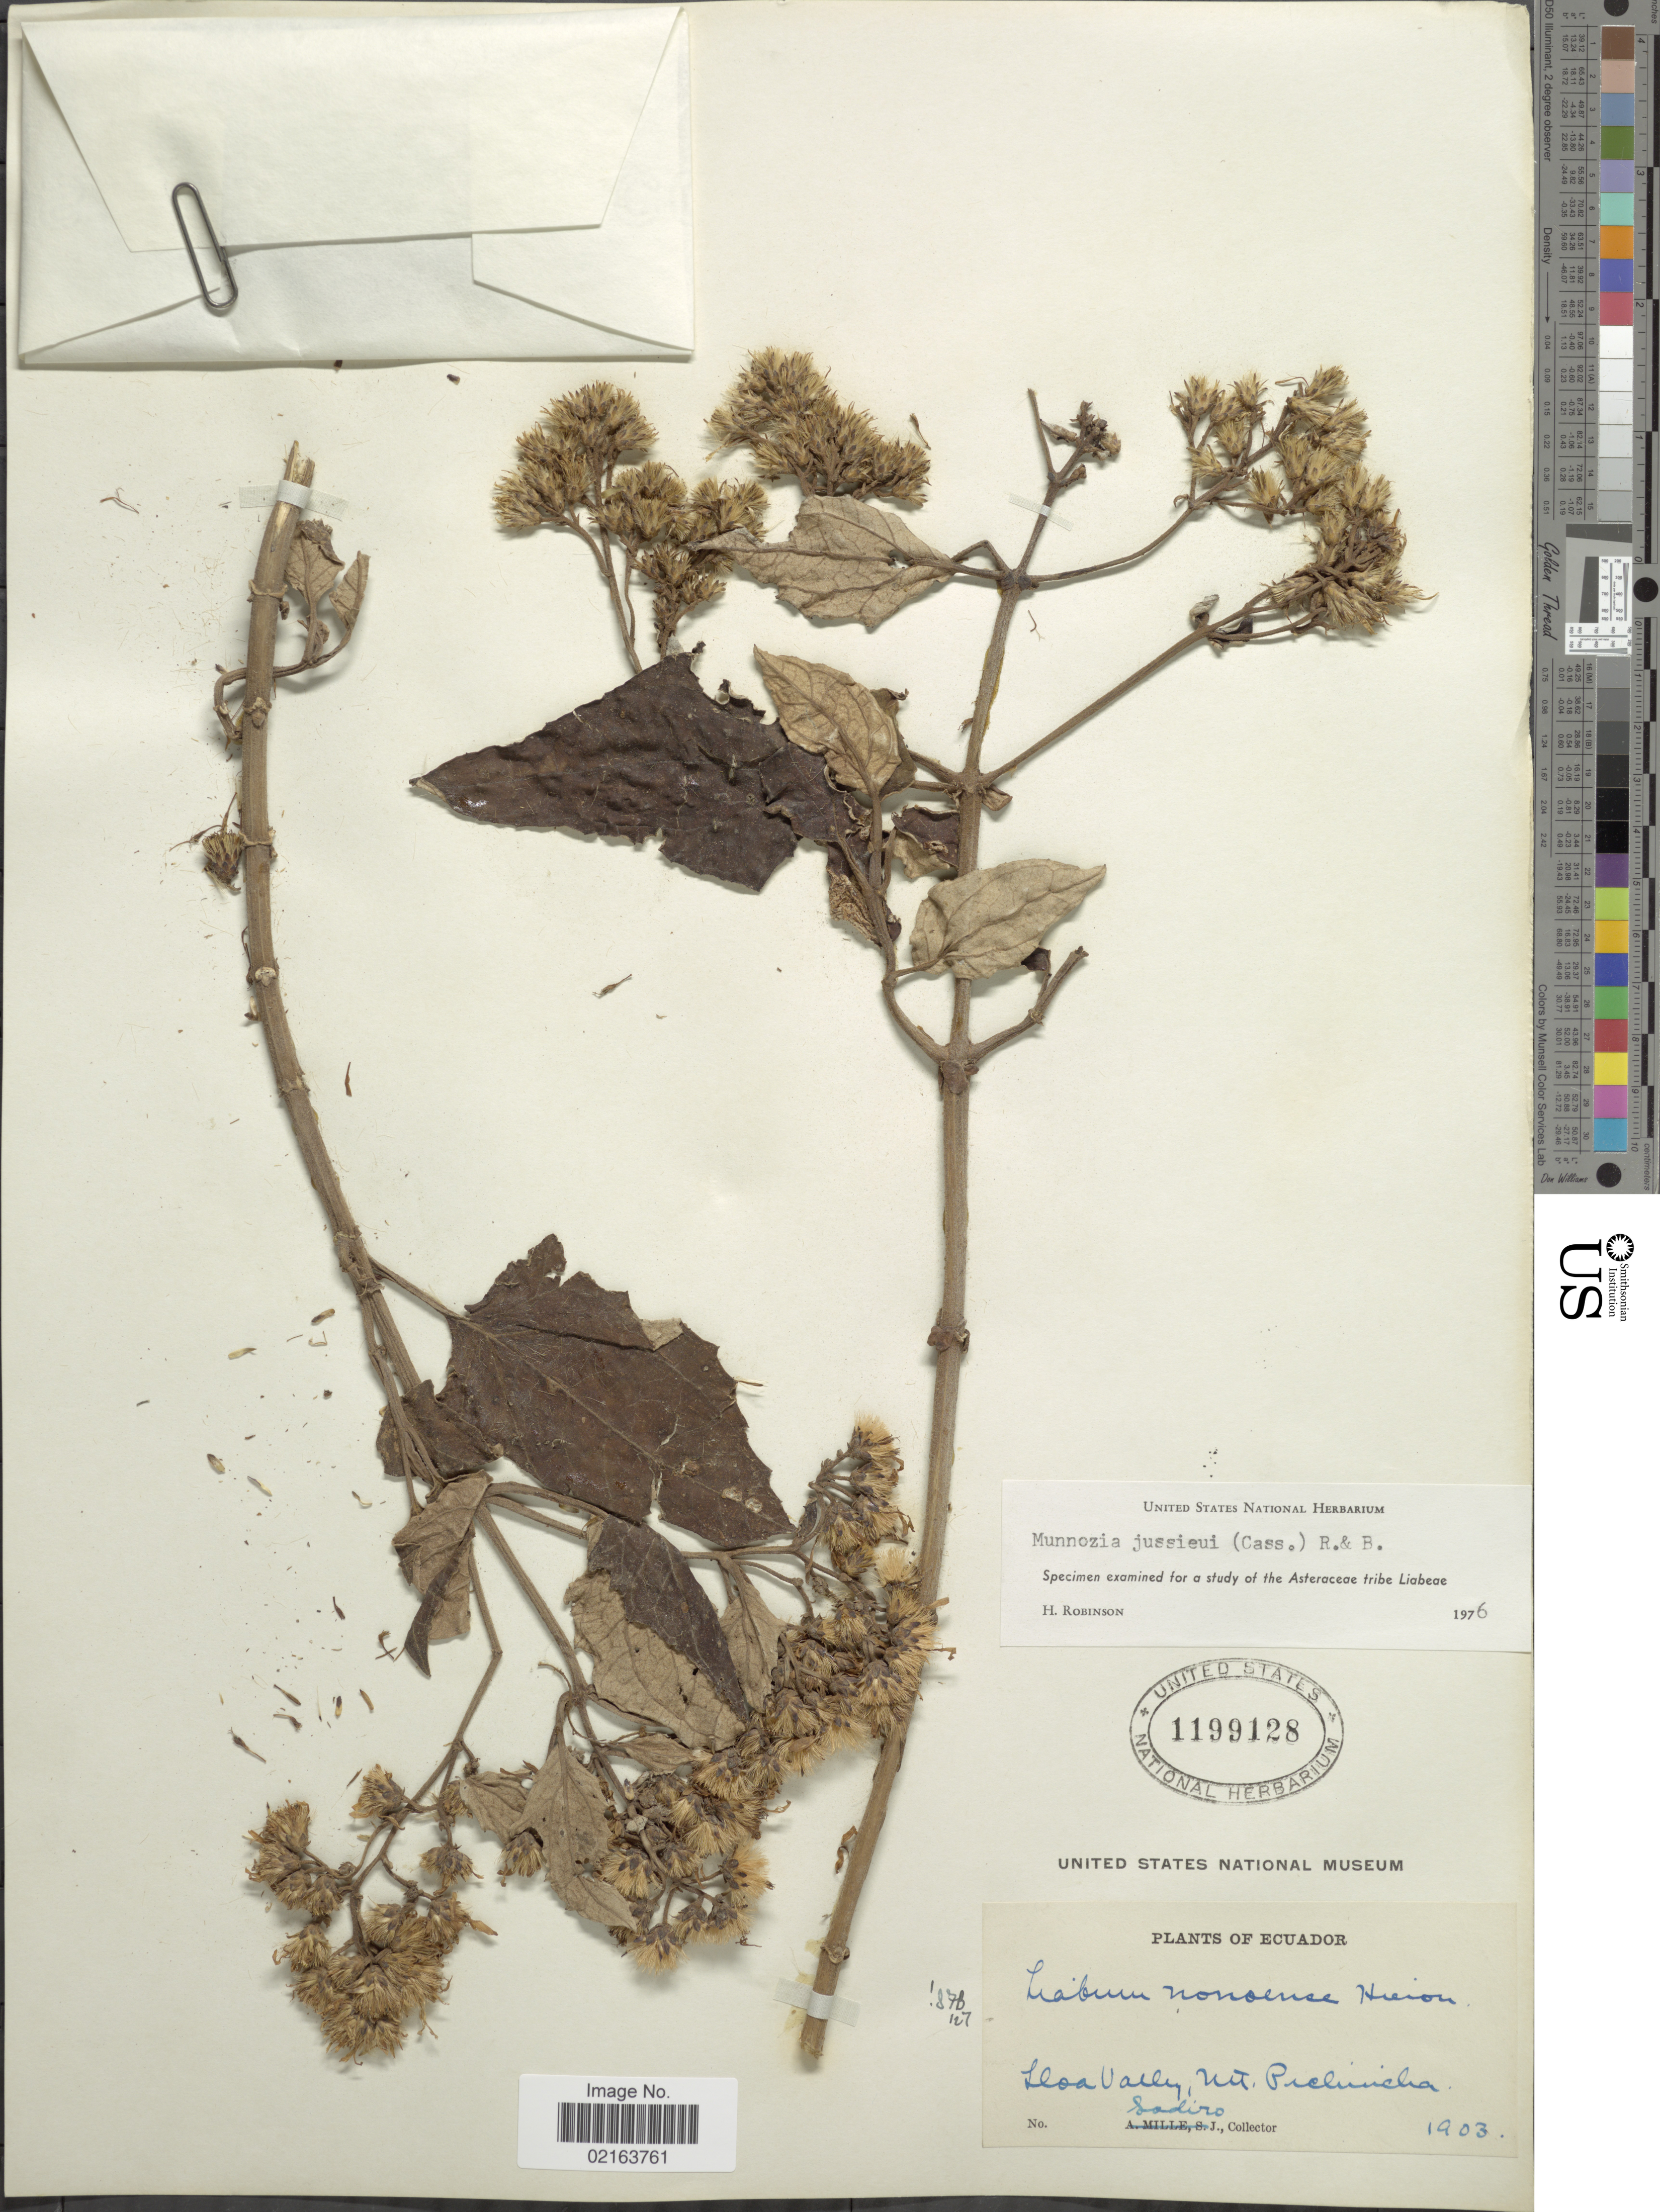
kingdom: Plantae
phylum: Tracheophyta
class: Magnoliopsida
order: Asterales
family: Asteraceae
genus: Munnozia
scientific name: Munnozia jussieui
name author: (Cass.) H. Rob. & Brettell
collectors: Sodiro, --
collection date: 1903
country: Ecuador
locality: Lloa Valley, Mt. Pichincha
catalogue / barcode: US 1199128